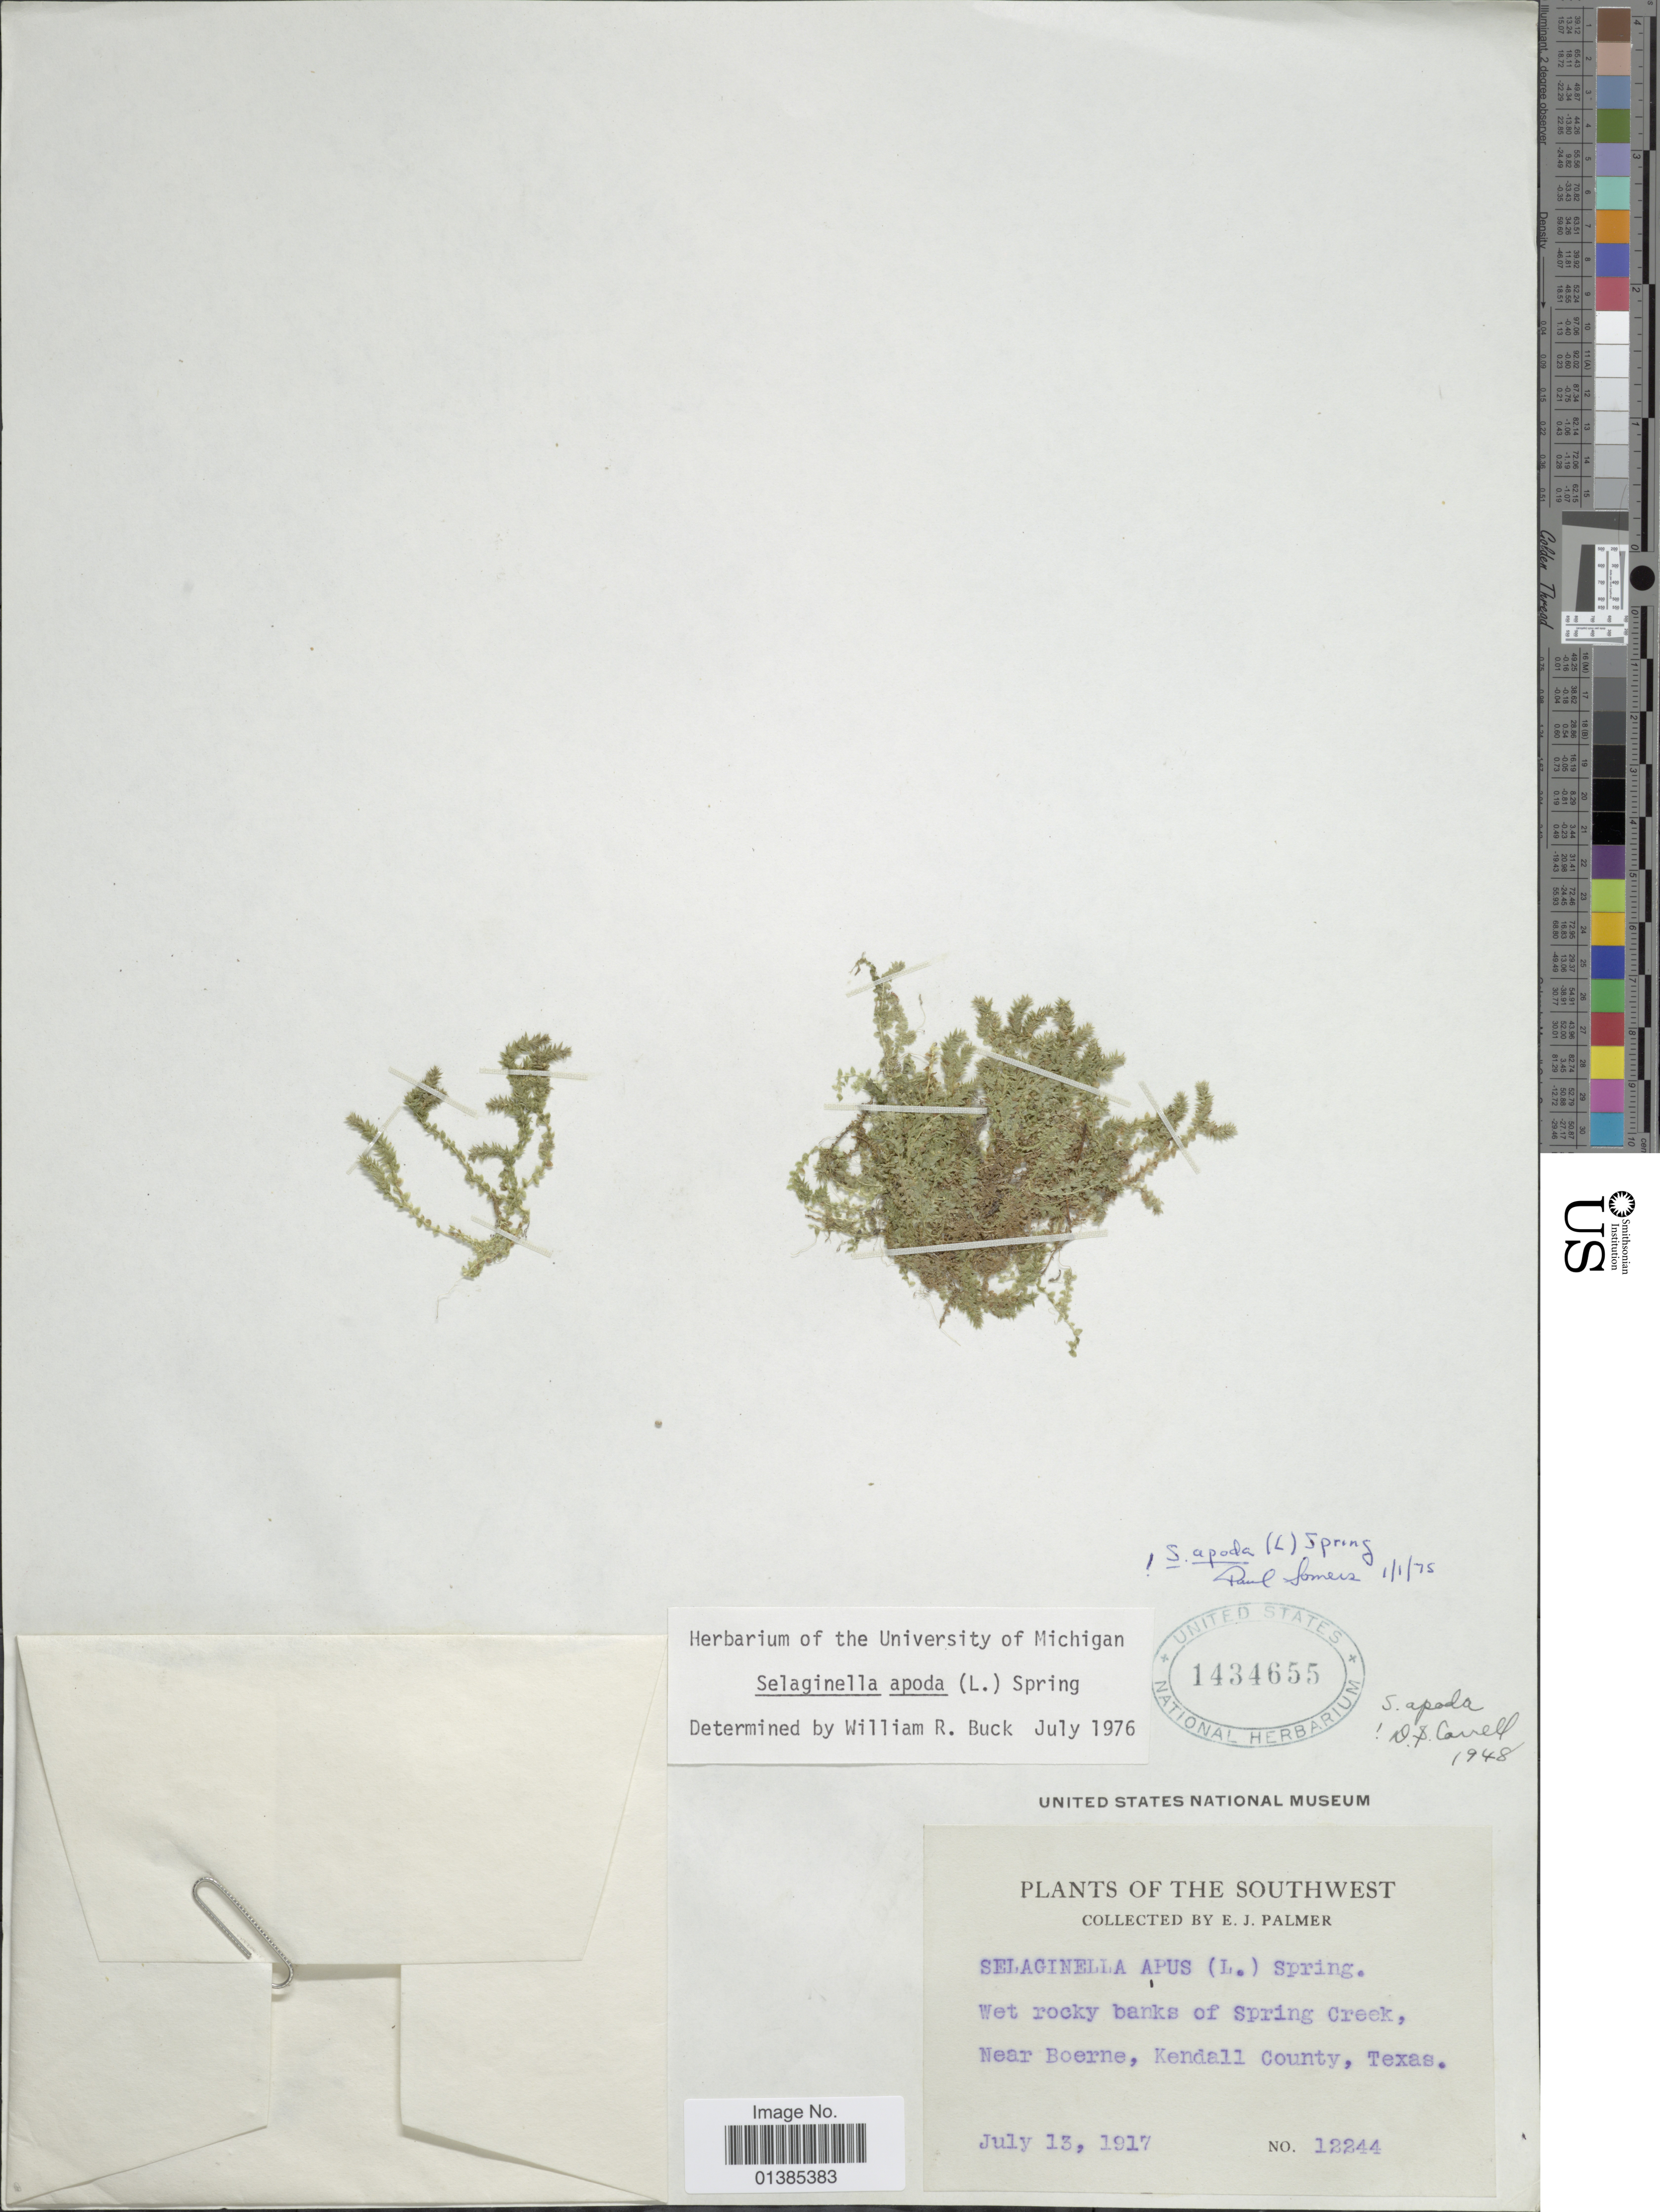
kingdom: Plantae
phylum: Tracheophyta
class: Lycopodiopsida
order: Selaginellales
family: Selaginellaceae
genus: Selaginella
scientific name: Selaginella apus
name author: Spring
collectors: E. J. Palmer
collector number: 12244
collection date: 1917-07-13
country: United States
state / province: Texas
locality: Southwest. Wet rocky banks of Spring Creek, Near Boerne, Kendall County.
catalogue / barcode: US 1434655